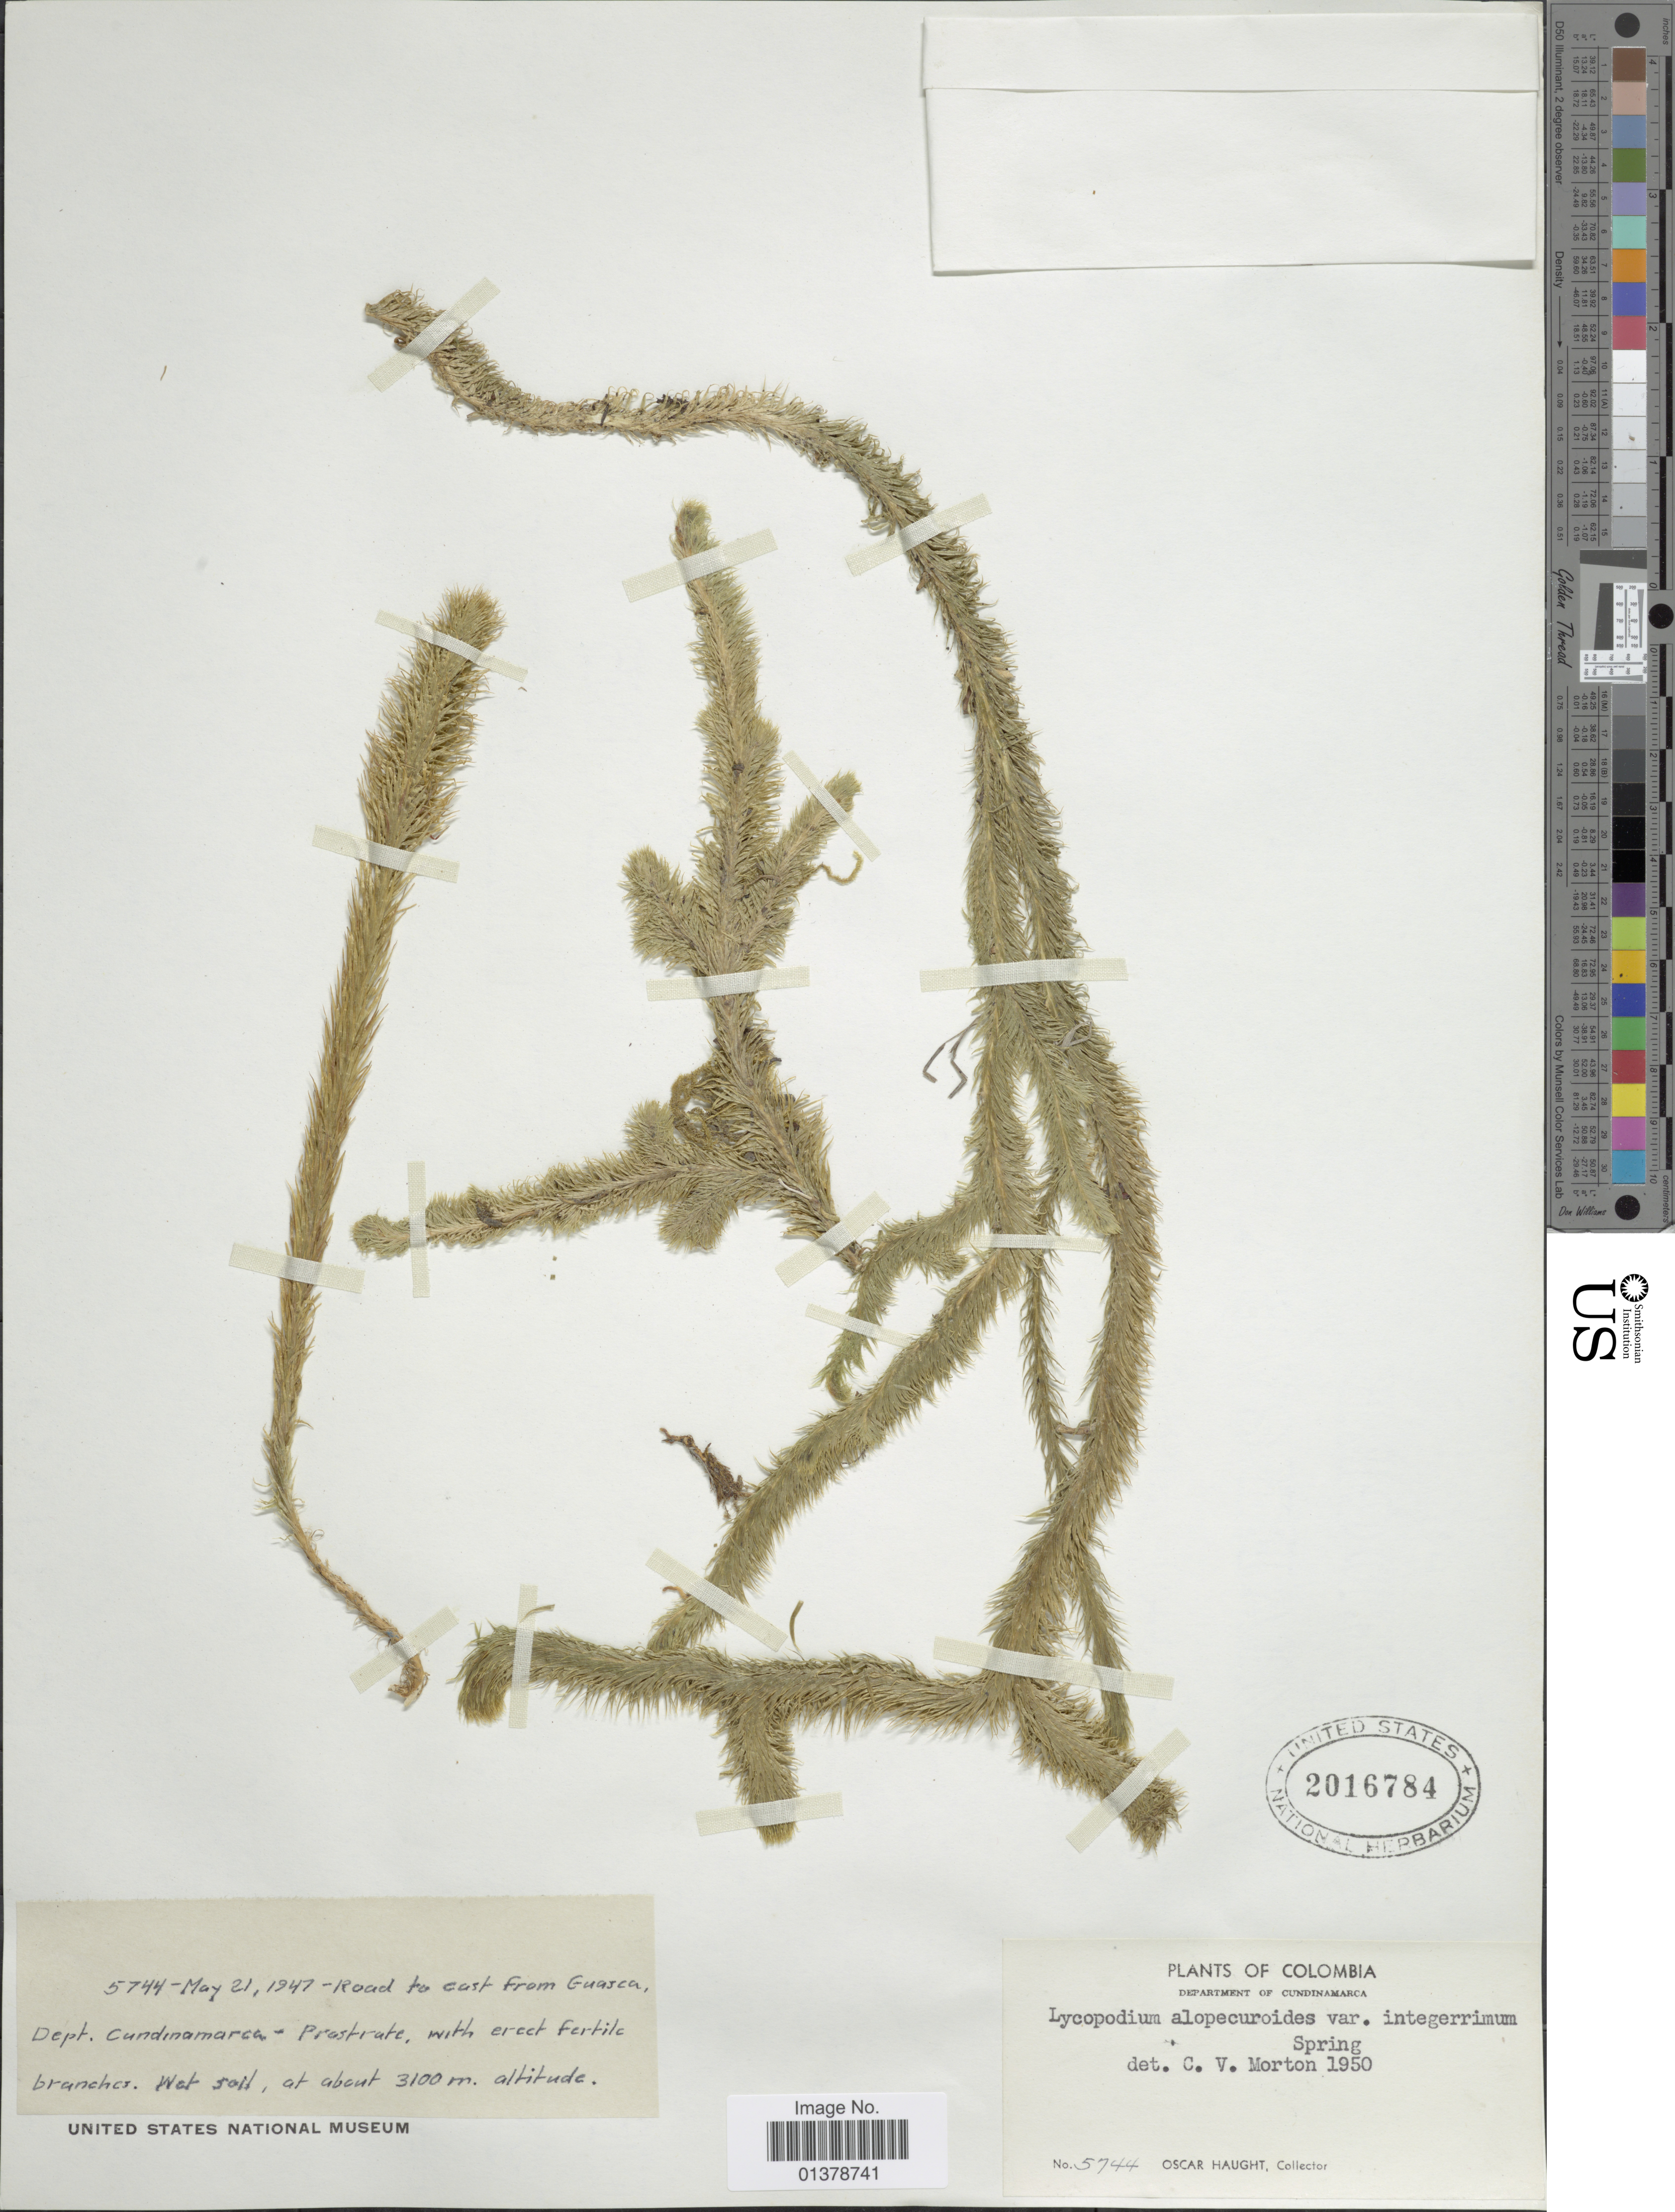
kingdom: Plantae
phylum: Tracheophyta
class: Lycopodiopsida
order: Lycopodiales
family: Lycopodiaceae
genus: Lycopodiella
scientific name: Lycopodiella alopecuroides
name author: (L.) Cranfill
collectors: O. L. Haught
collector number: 5744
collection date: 1947-05-21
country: Colombia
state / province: Cundinamarca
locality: Road to East from Guasca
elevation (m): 3100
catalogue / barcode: US 2016784